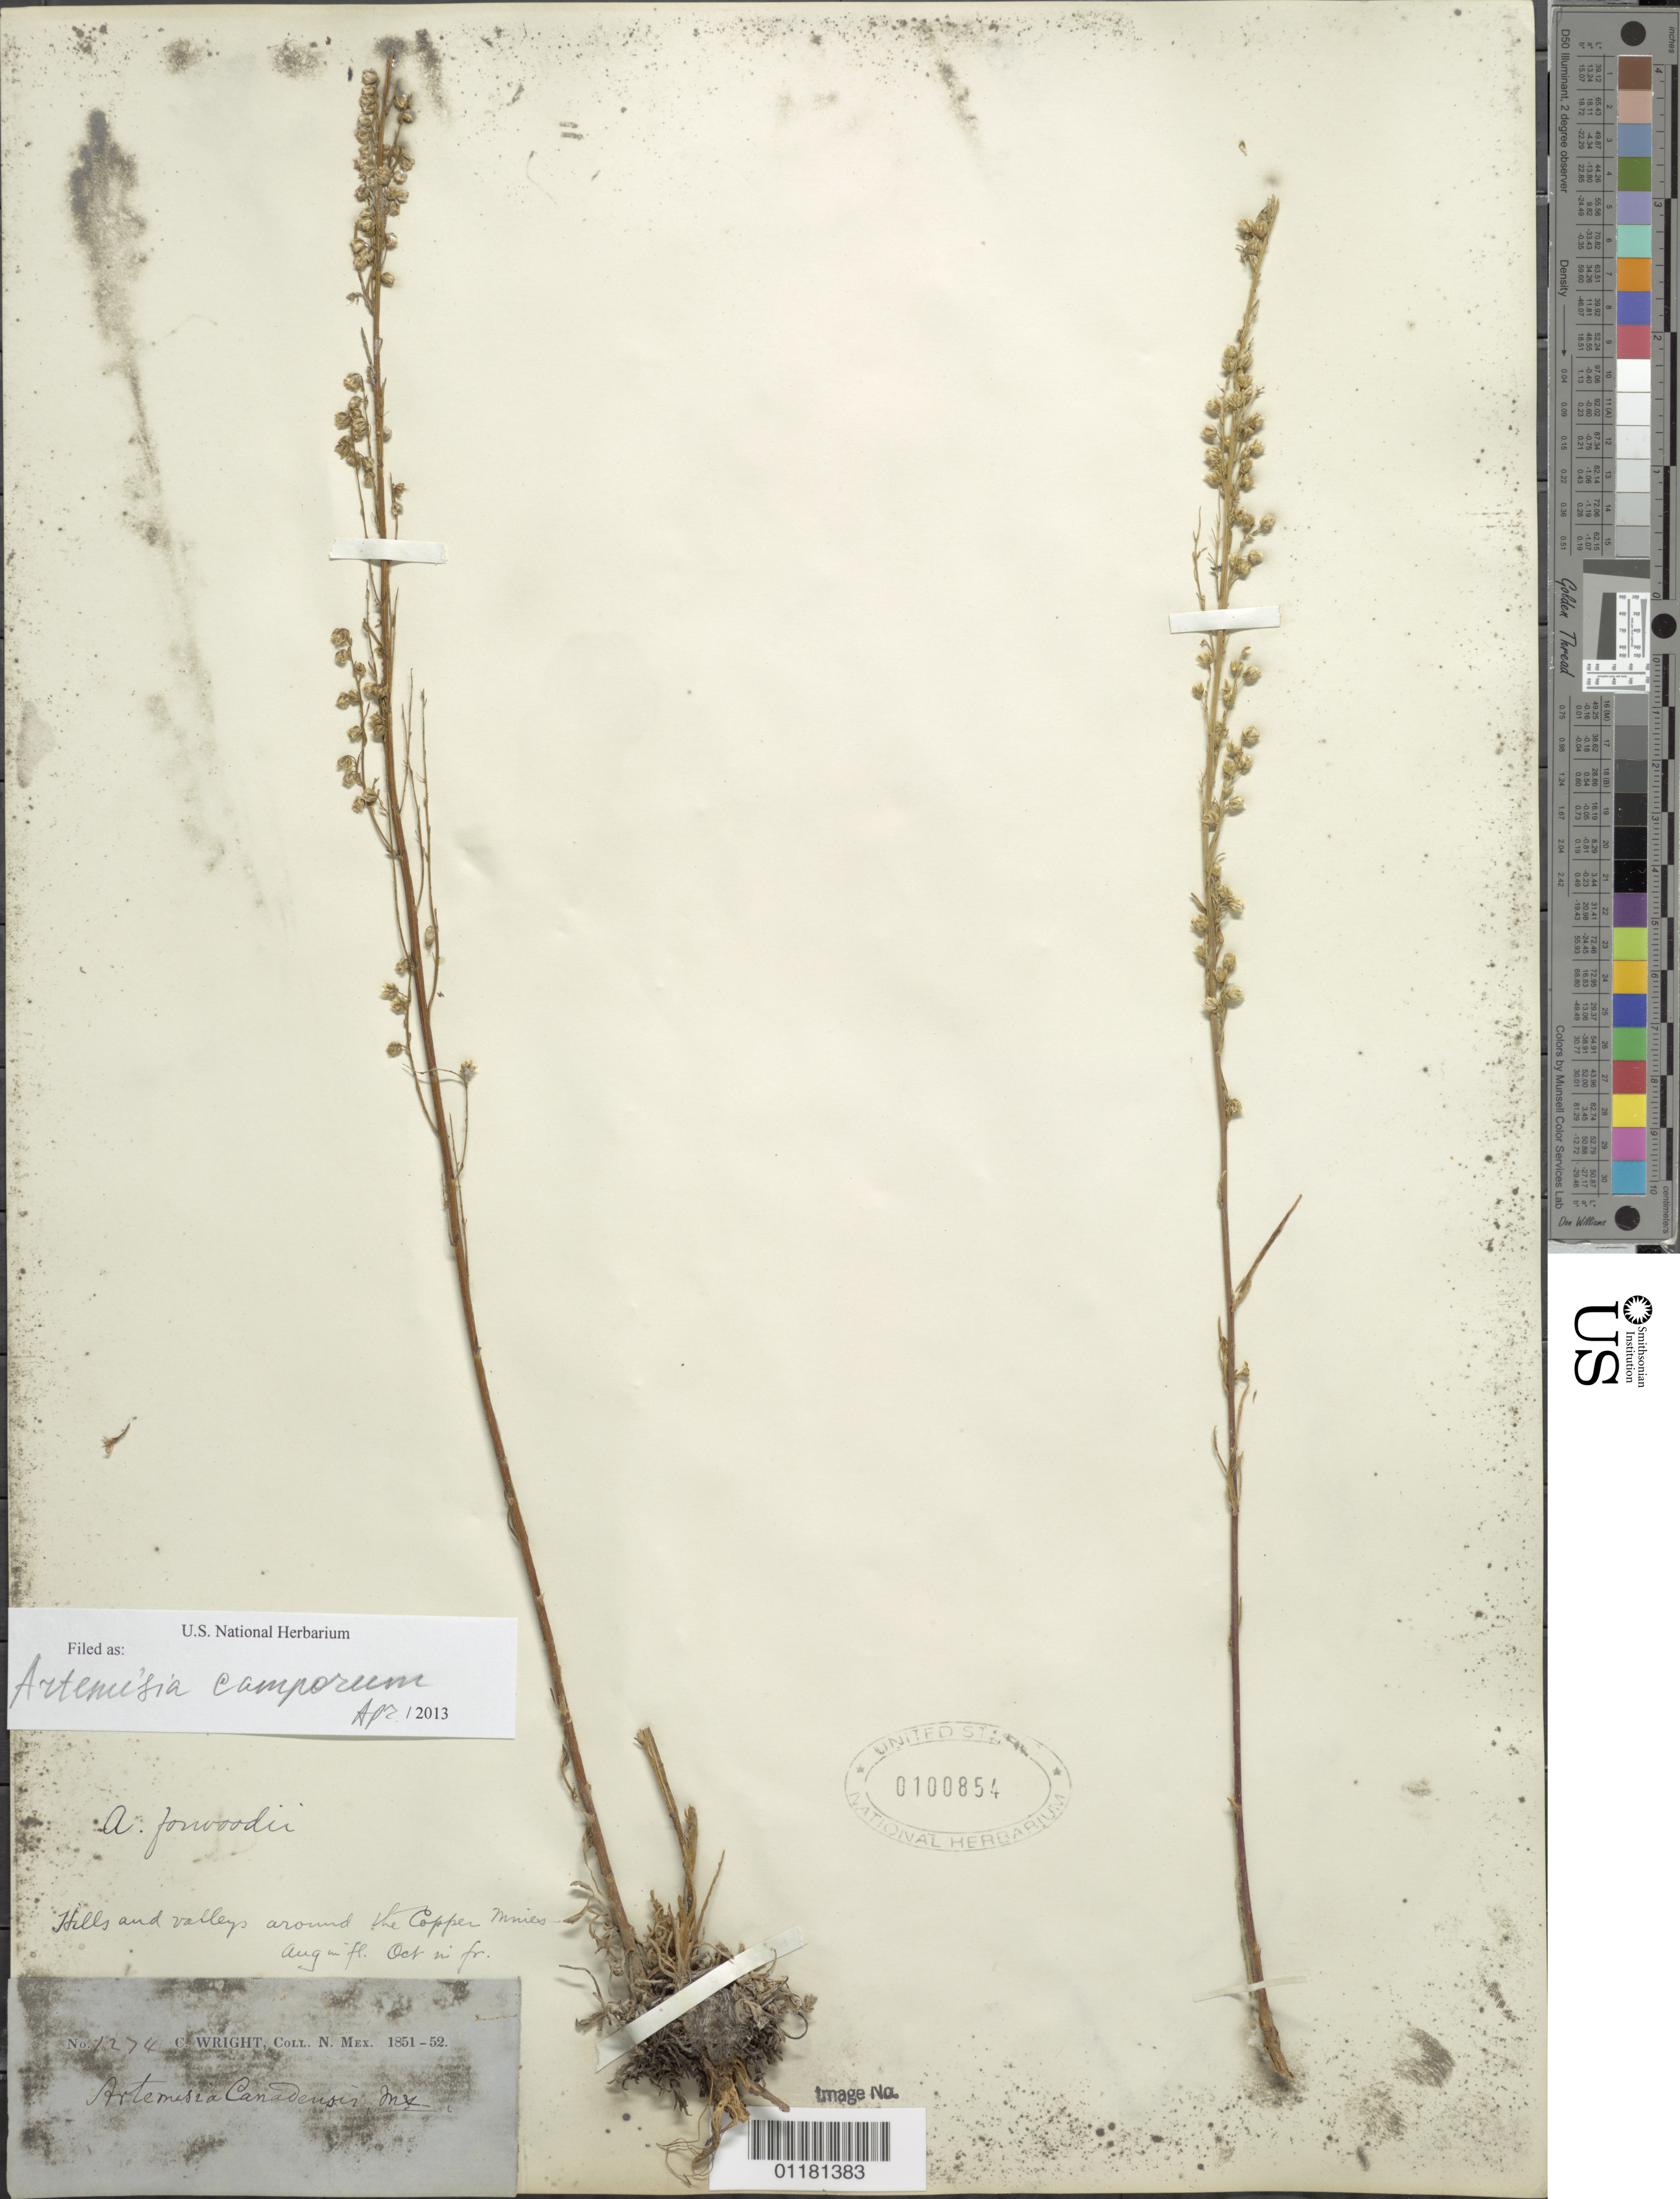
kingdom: Plantae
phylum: Tracheophyta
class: Magnoliopsida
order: Asterales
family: Asteraceae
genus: Artemisia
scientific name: Artemisia camporum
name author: Rydb.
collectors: C. Wright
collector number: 1274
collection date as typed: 1851 to -- --- 1852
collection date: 1851/1852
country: United States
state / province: New Mexico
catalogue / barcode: US 100854